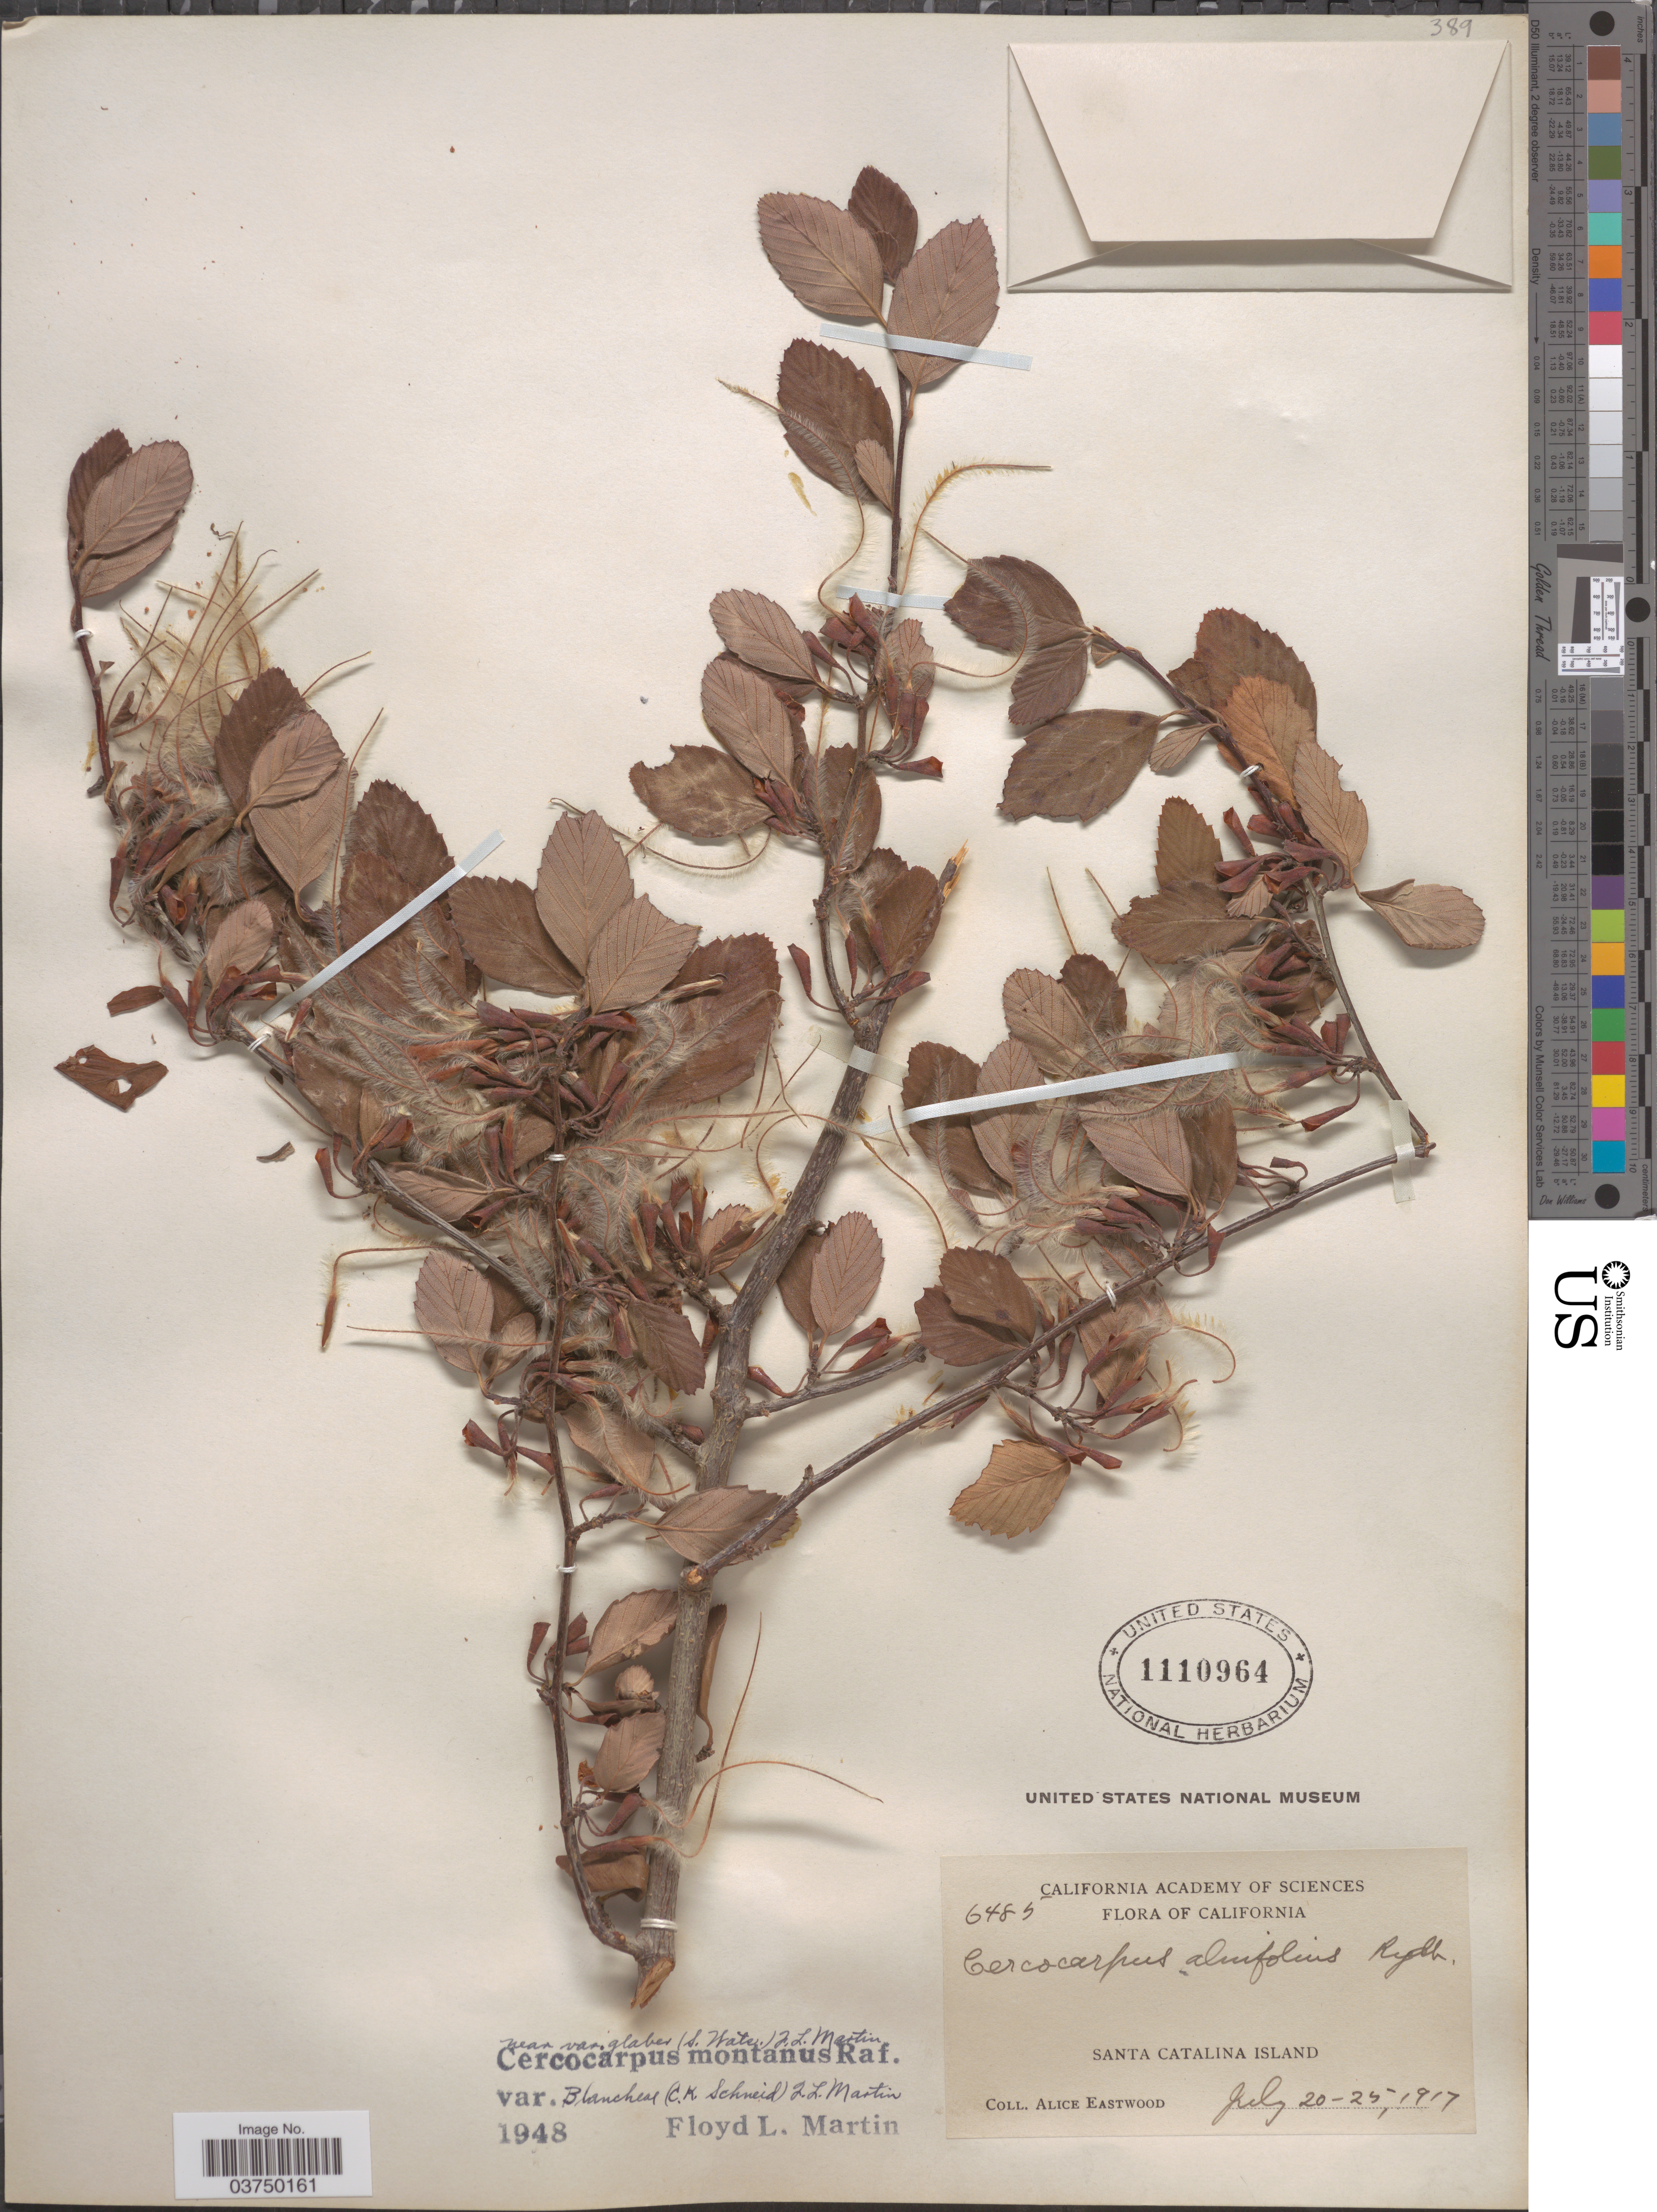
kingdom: Plantae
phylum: Tracheophyta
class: Magnoliopsida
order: Rosales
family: Rosaceae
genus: Cercocarpus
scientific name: Cercocarpus montanus var. blancheae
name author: (C.K. Schneid.) F.L. Martin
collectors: A. Eastwood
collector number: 6485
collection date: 1917-07-20/1917-07-25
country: United States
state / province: California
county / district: Los Angeles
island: Santa Catalina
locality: Santa Catalina Island.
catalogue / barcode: US 1110964